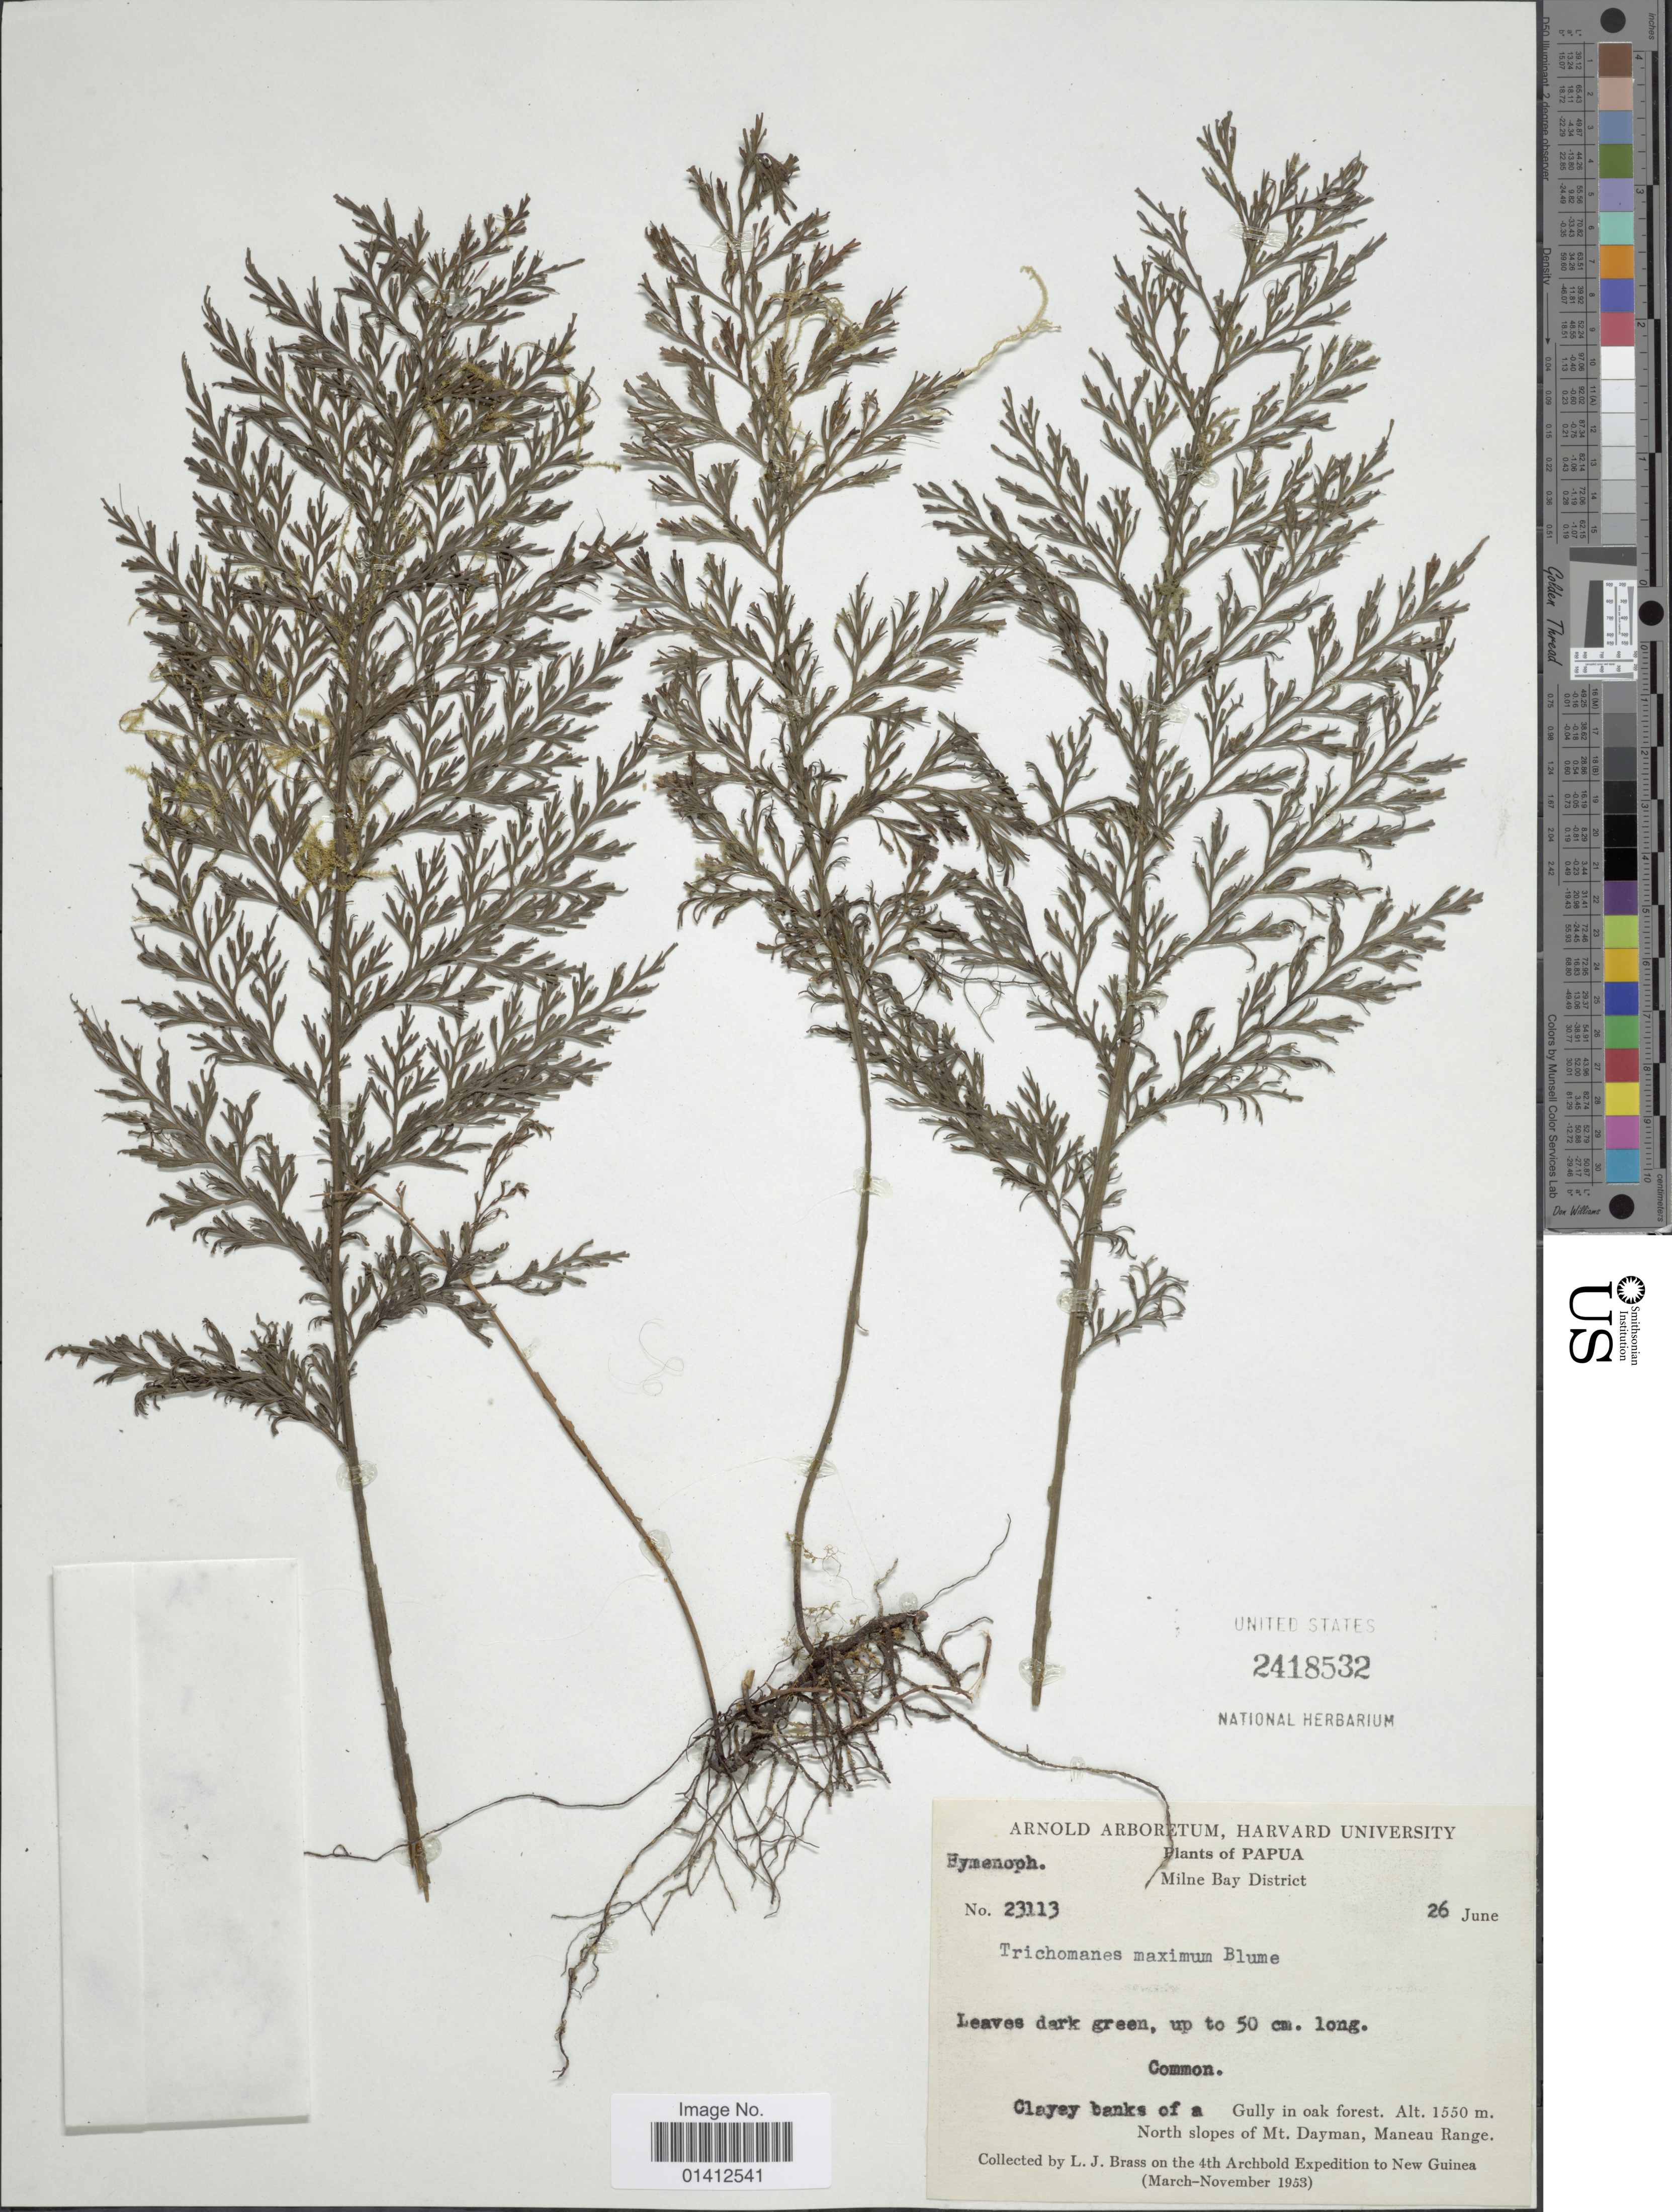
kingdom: Plantae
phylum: Tracheophyta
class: Polypodiopsida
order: Hymenophyllales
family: Hymenophyllaceae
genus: Vandenboschia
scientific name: Vandenboschia maxima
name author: (Blume) Copel.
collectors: L. J. Brass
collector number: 23113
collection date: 1953-06-26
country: Papua New Guinea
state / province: Milne Bay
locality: Milne Bay District, Clayey banks of a Gully in oak forest, North slope of Mt Dayman, Maneau Range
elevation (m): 1550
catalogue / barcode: US 2418532